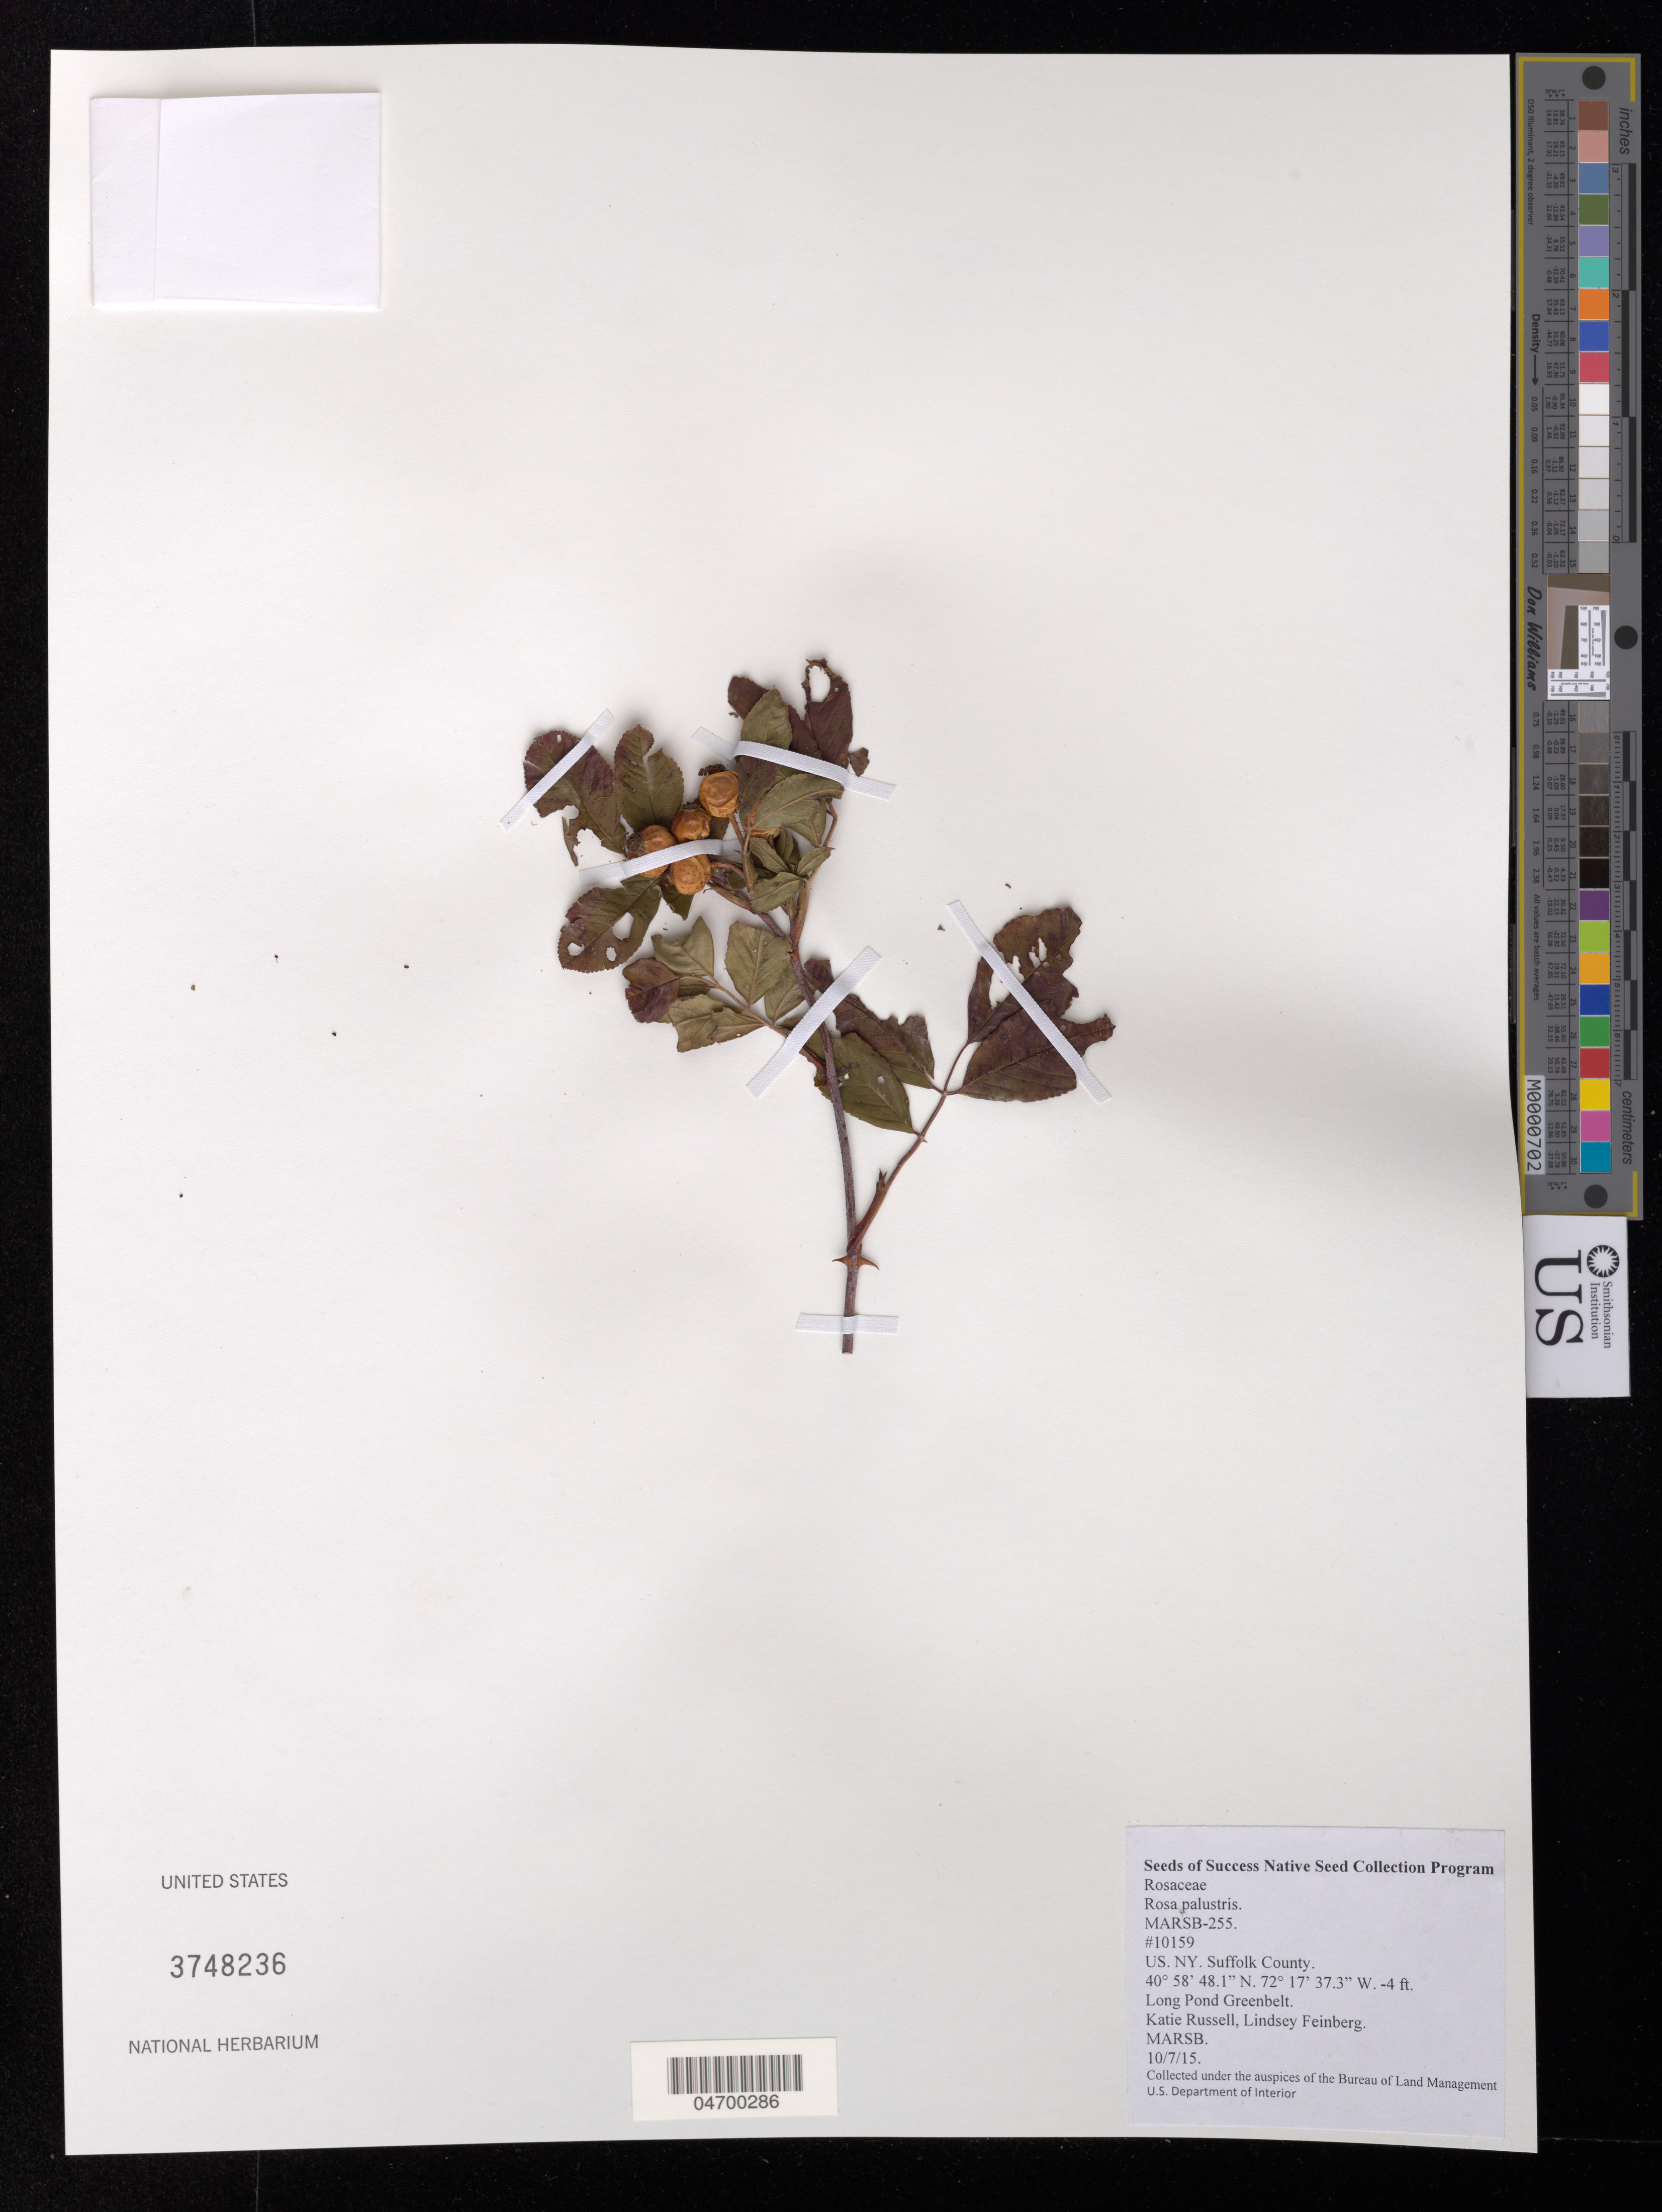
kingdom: Plantae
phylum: Tracheophyta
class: Magnoliopsida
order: Rosales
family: Rosaceae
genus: Rosa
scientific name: Rosa palustris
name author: Marshall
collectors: K. Russell & L. Feinberg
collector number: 10159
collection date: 2015-10-07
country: United States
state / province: New York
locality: Suffolk County. Long Pond Greenbelt.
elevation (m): -1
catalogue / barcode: US 3748236